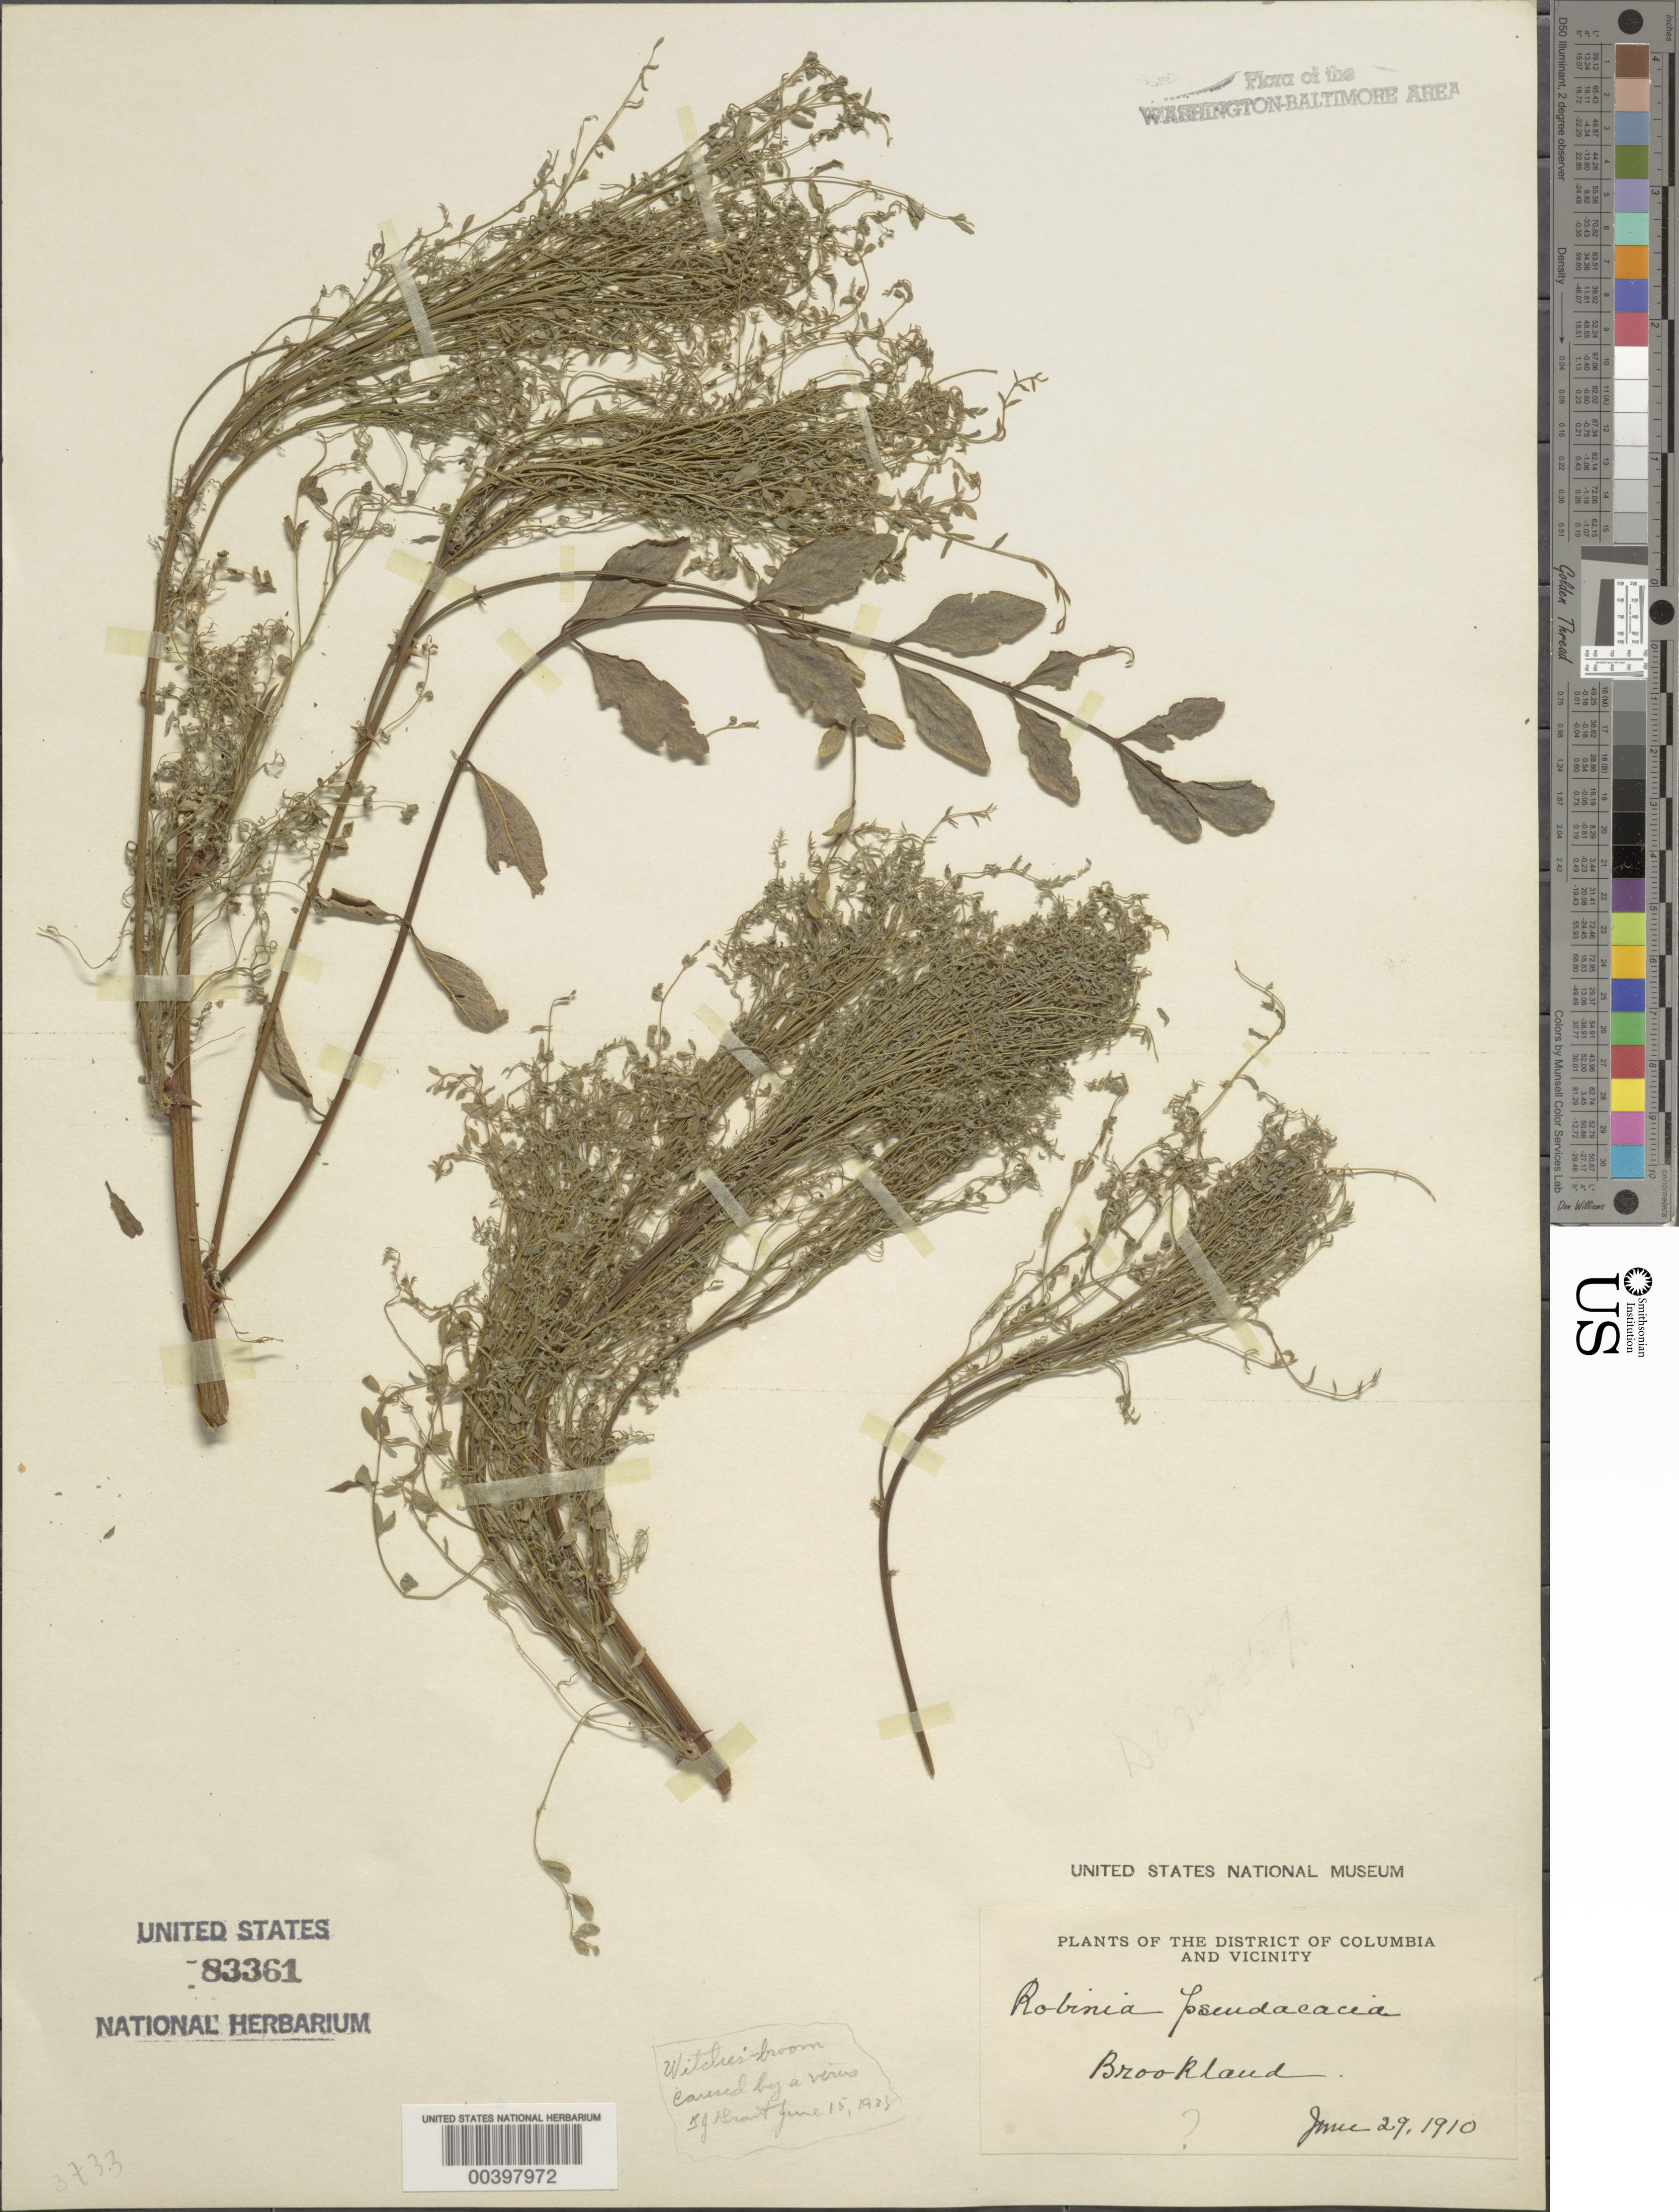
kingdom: Plantae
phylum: Tracheophyta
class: Magnoliopsida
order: Fabales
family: Fabaceae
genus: Robinia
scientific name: Robinia pseudoacacia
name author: L.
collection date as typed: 29 Jun 1910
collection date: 1910-06-29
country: United States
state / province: District of Columbia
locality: Brookland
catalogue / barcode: US 83361